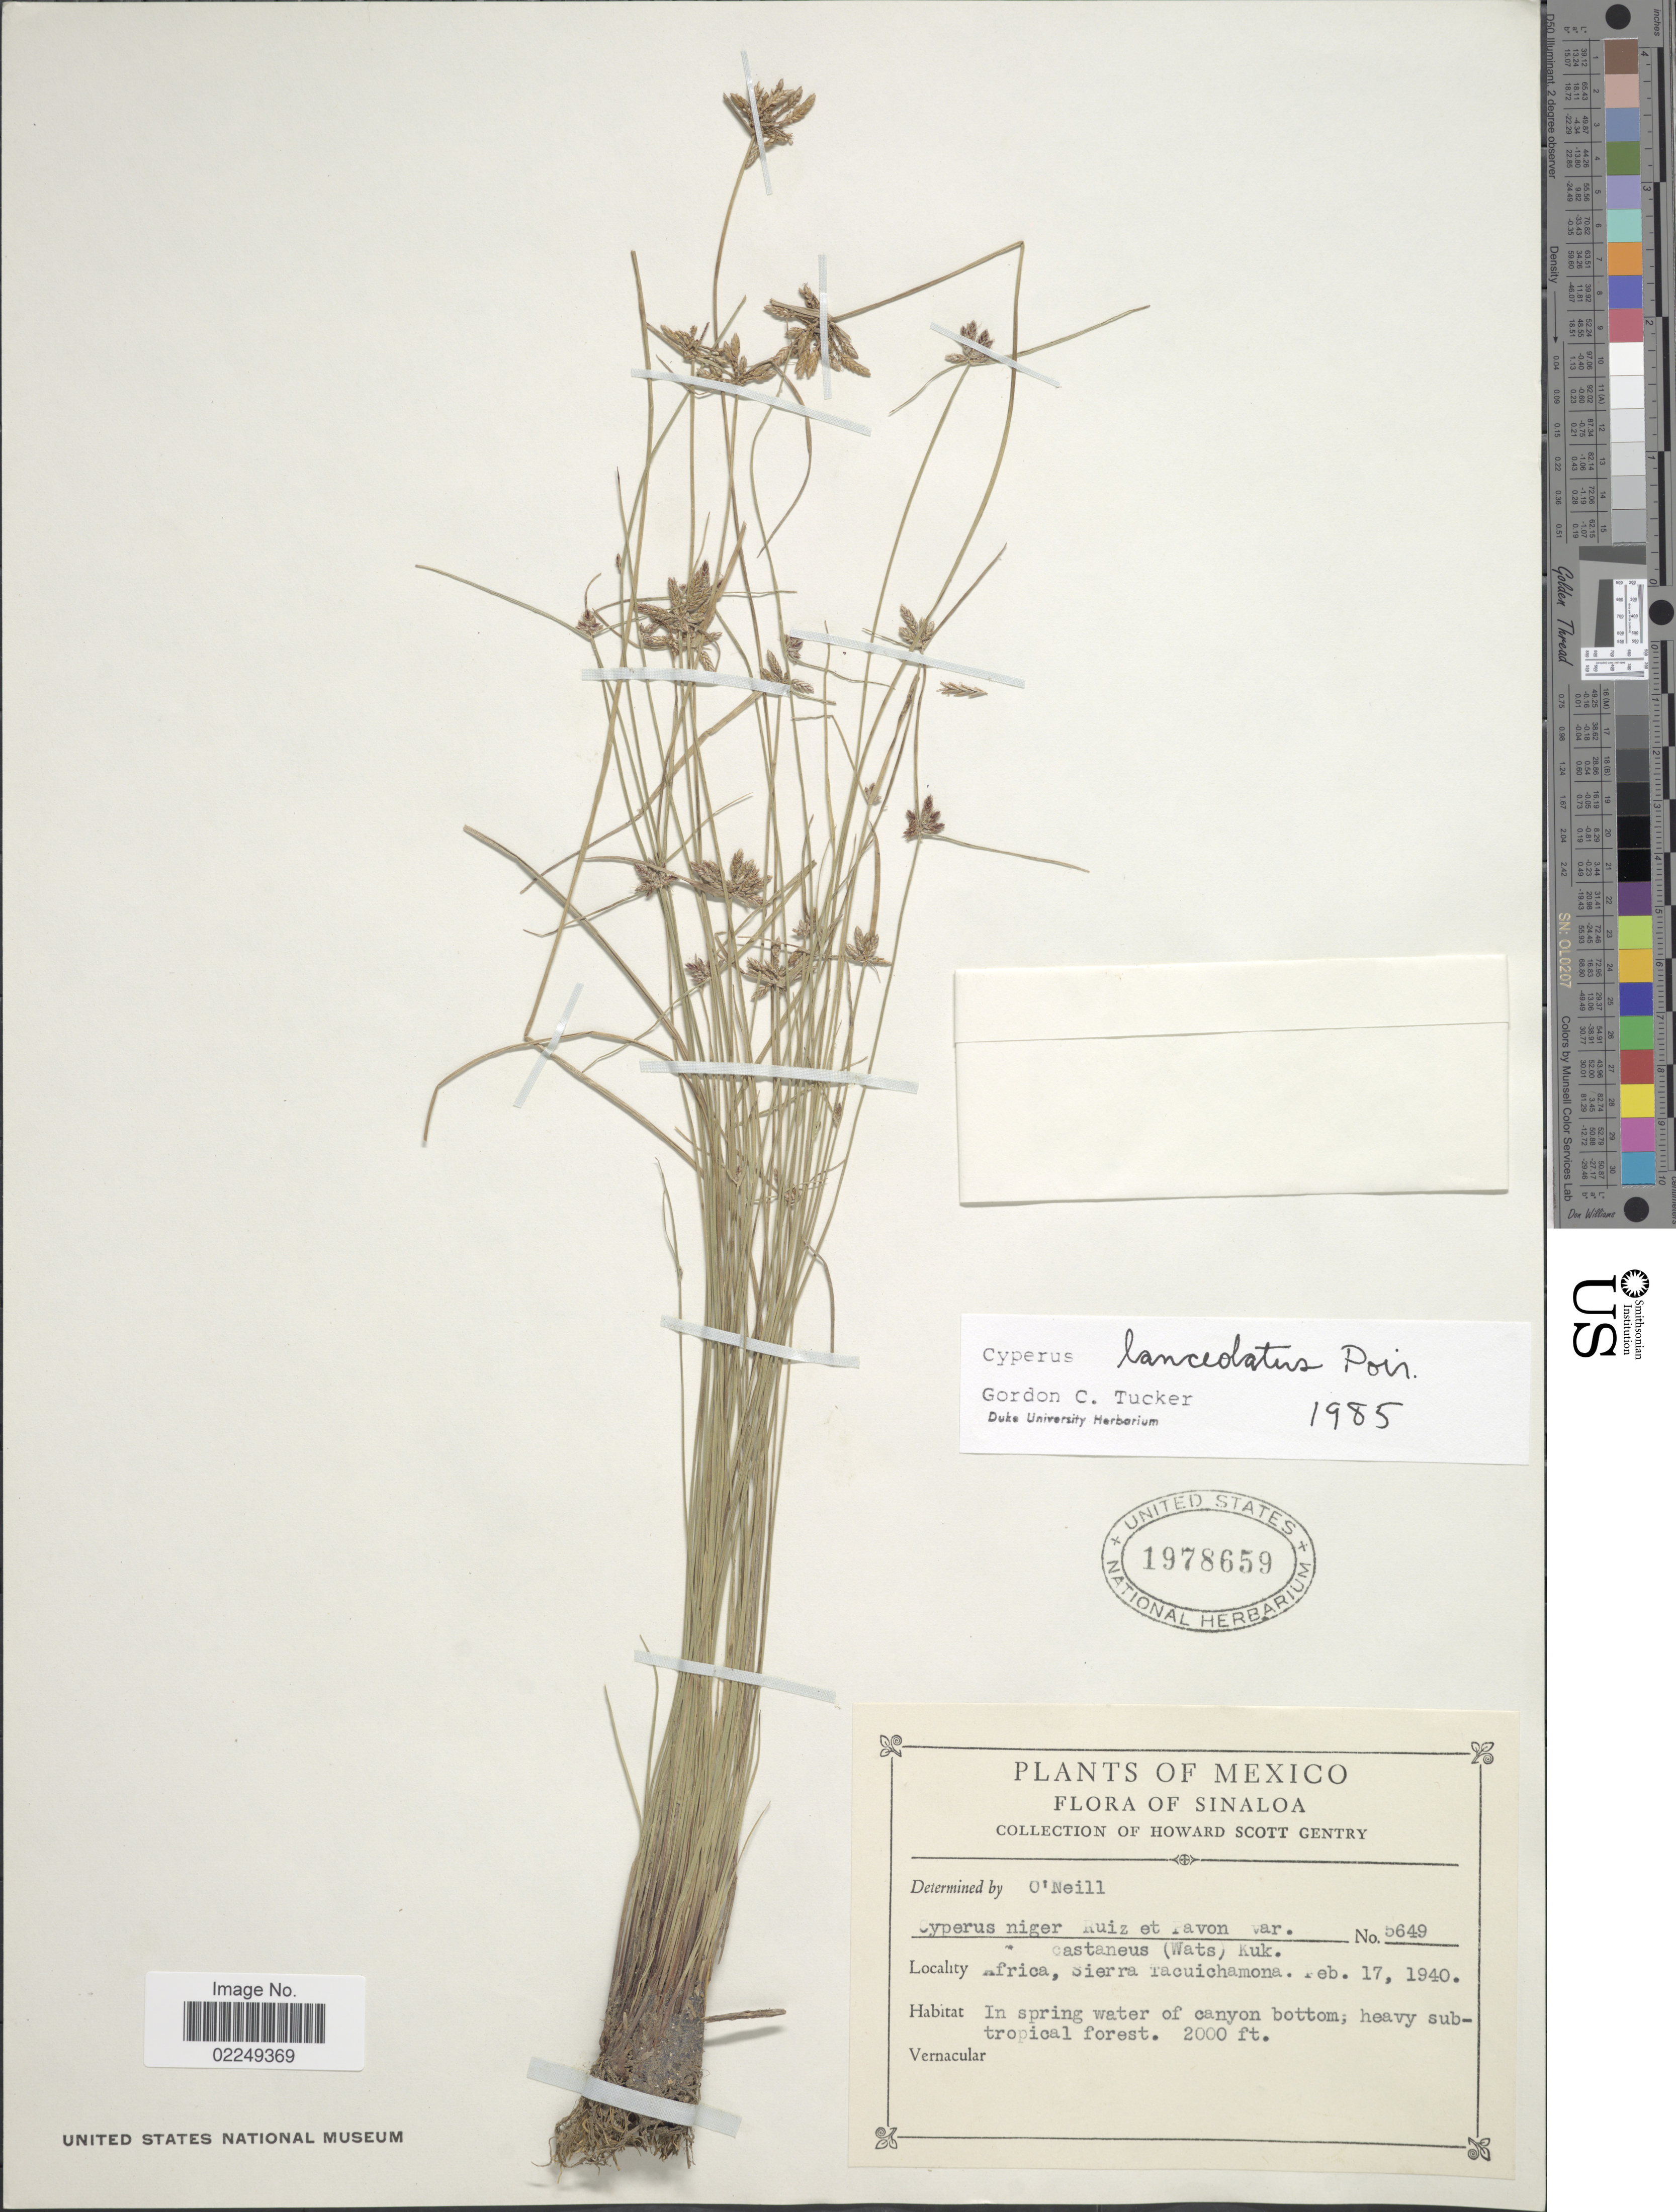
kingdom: Plantae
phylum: Tracheophyta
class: Liliopsida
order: Poales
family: Cyperaceae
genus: Cyperus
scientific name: Cyperus lanceolatus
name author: Poir.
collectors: H. S. Gentry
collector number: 5649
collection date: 1940-02-17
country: Mexico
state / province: Sinaloa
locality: Africa, Sierra Tacuichamona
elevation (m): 610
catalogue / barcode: US 1978659